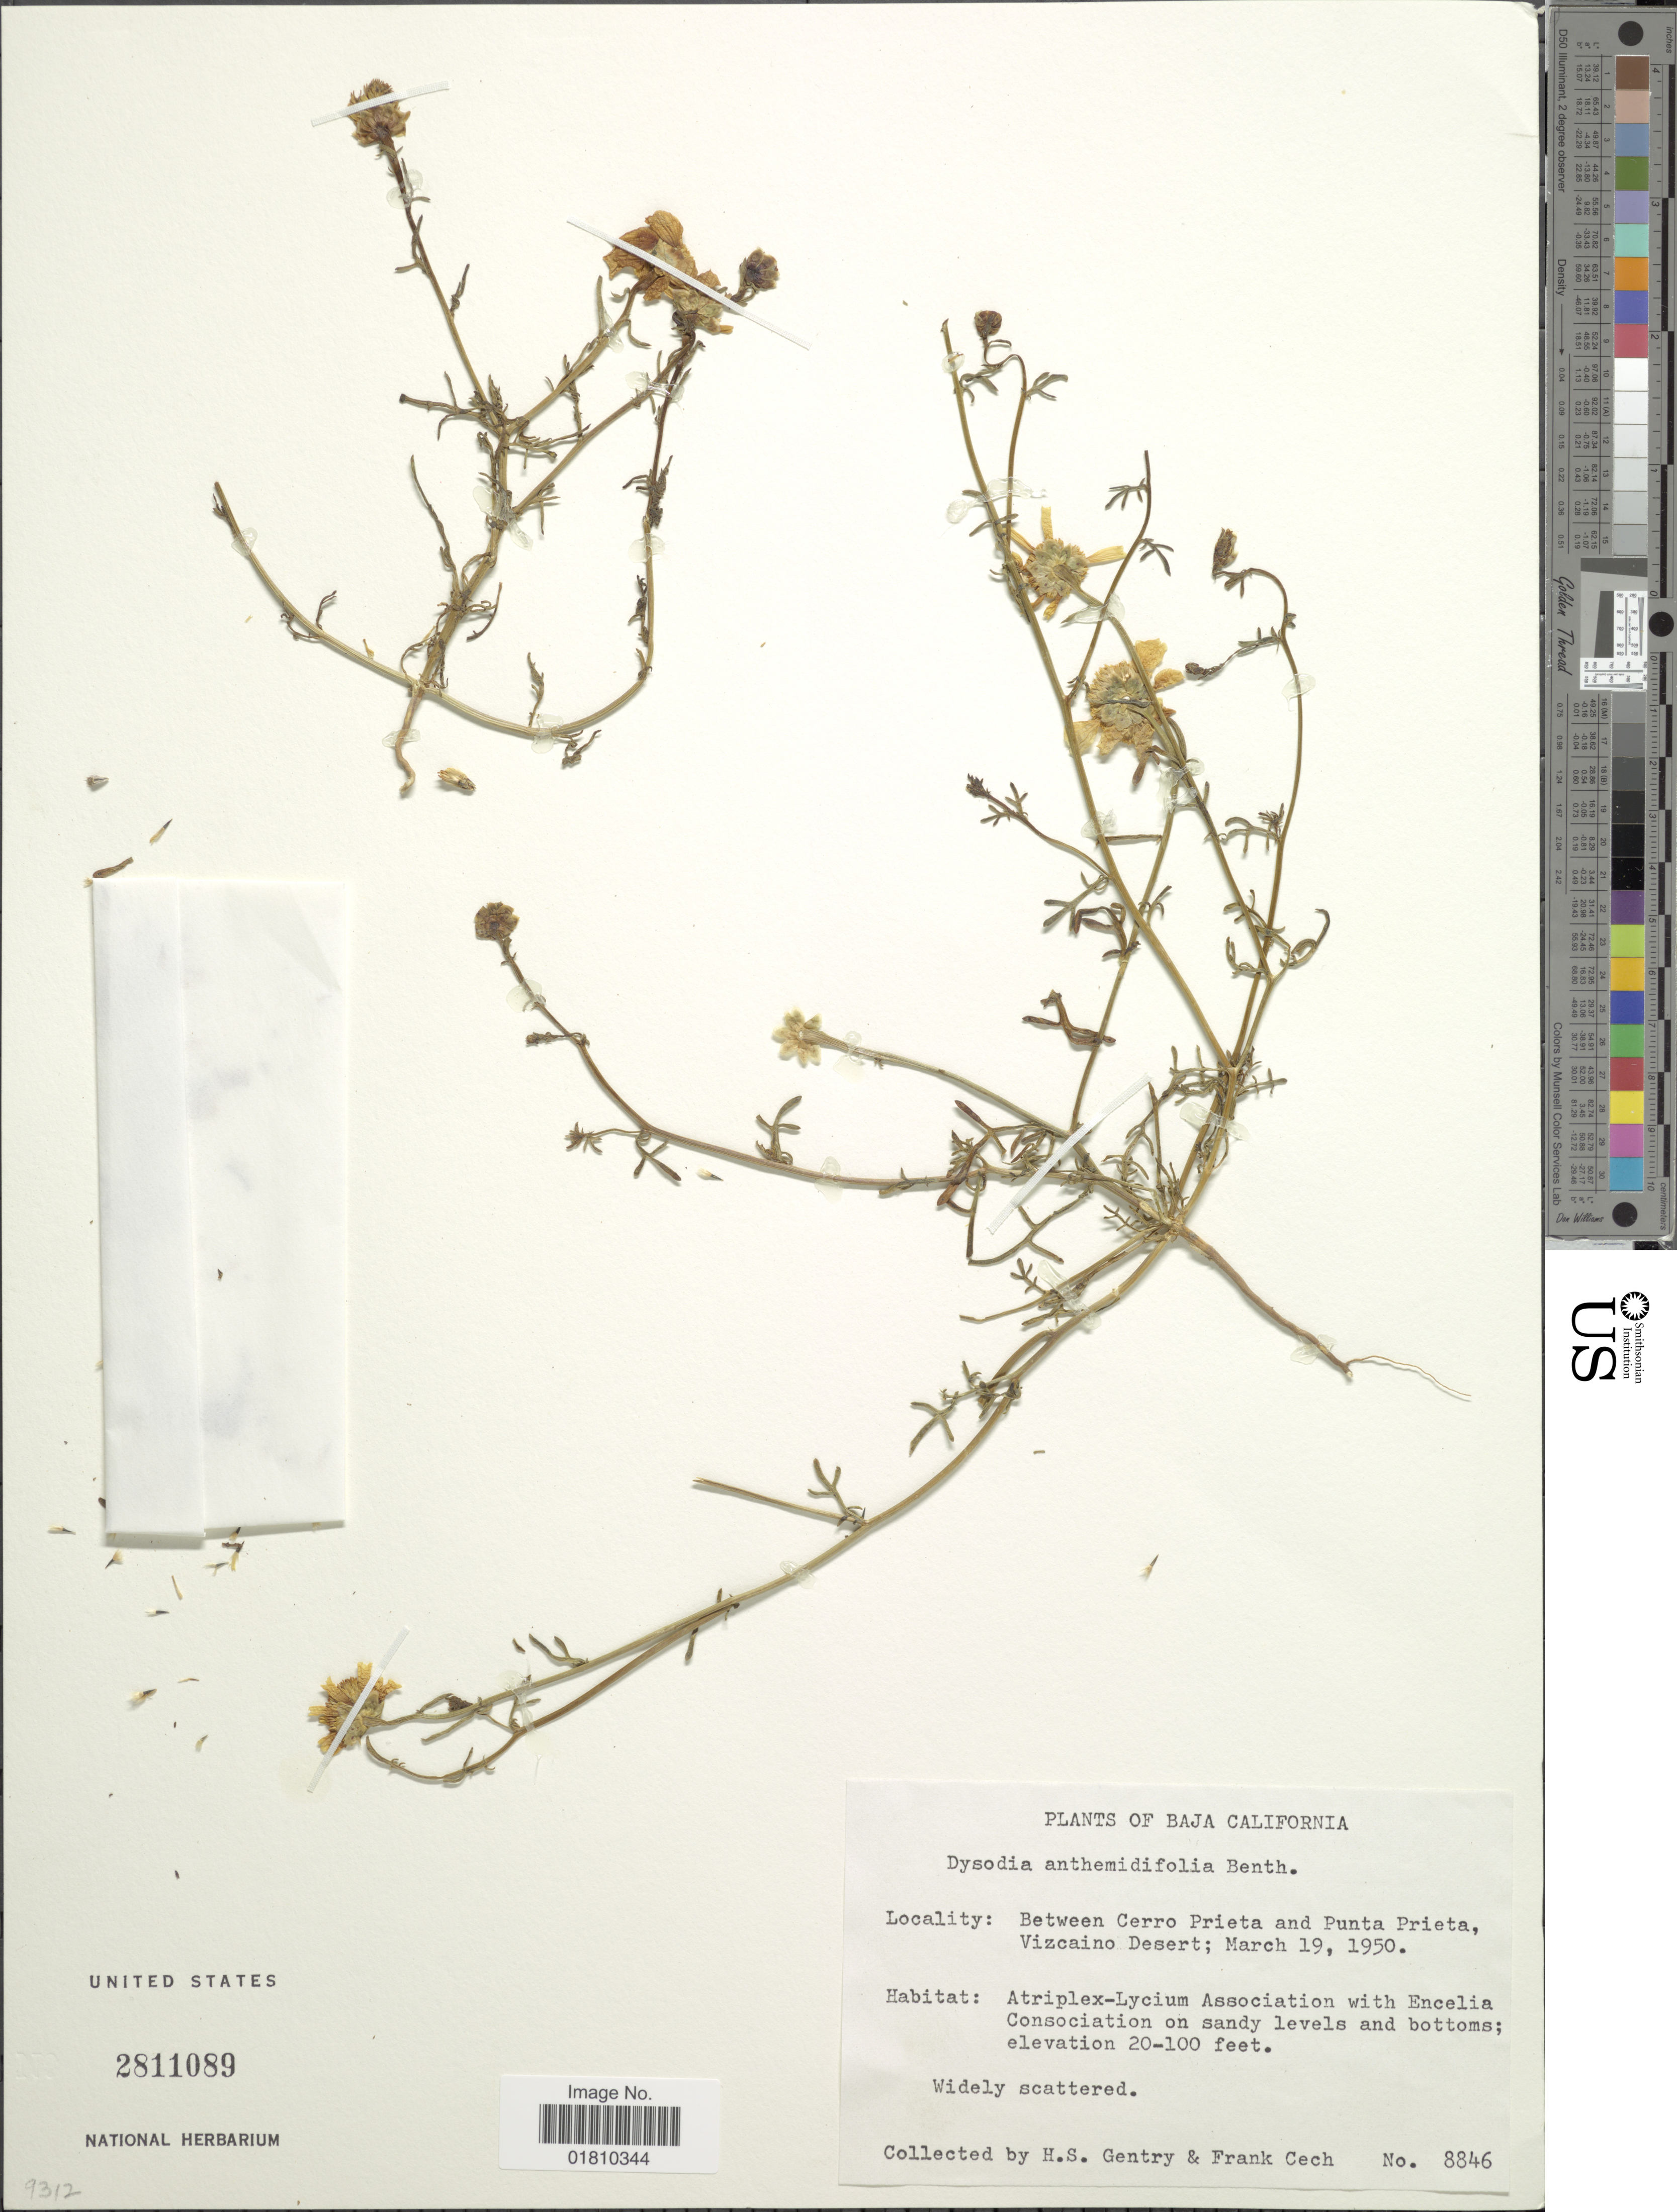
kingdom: Plantae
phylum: Tracheophyta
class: Magnoliopsida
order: Asterales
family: Asteraceae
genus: Boeberastrum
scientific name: Boeberastrum anthemidifolium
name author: Rydb.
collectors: H. S. Gentry & F. Cech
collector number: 8846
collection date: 1950-03-19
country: Mexico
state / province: Baja California Norte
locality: Between Cerro Prieta and Punta Prieta, Vizcaino Desert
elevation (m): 6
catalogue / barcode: US 2811089